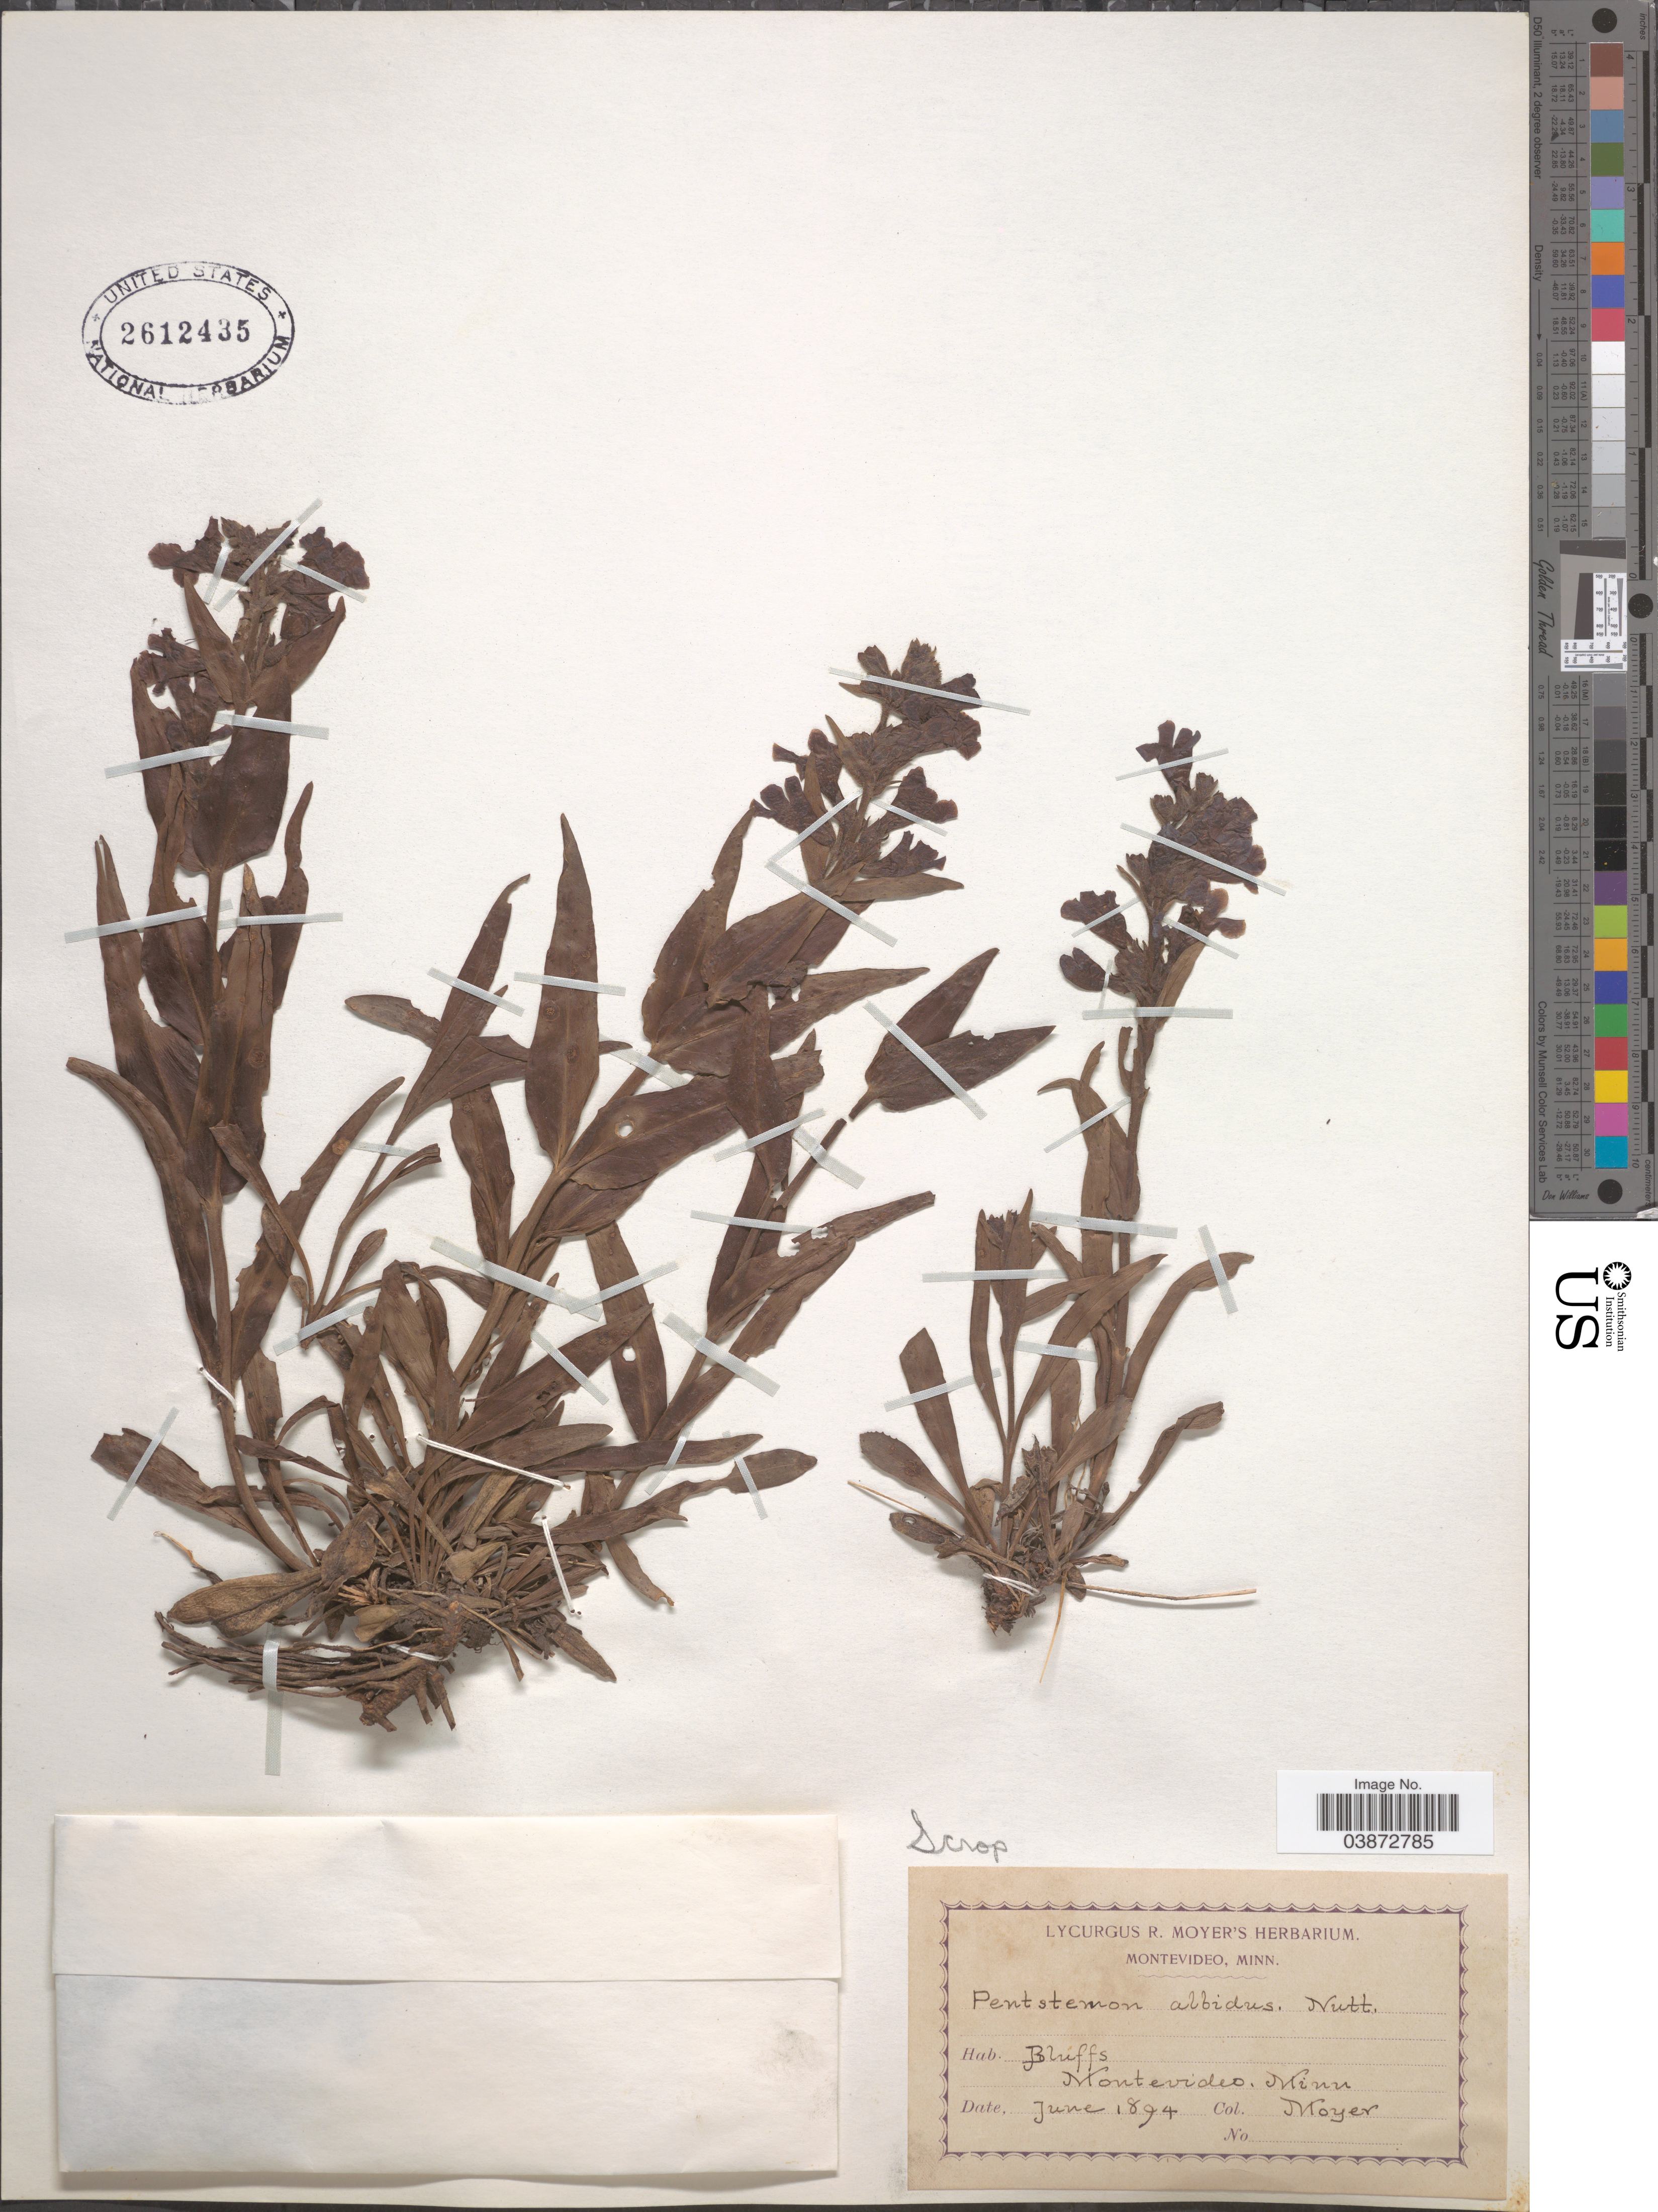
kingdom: Plantae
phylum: Tracheophyta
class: Magnoliopsida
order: Lamiales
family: Plantaginaceae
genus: Penstemon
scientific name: Penstemon albidus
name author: Nutt.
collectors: Moyer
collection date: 1894-06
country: United States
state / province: Minnesota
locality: Bluffs, Montevideo.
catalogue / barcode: US 2612435